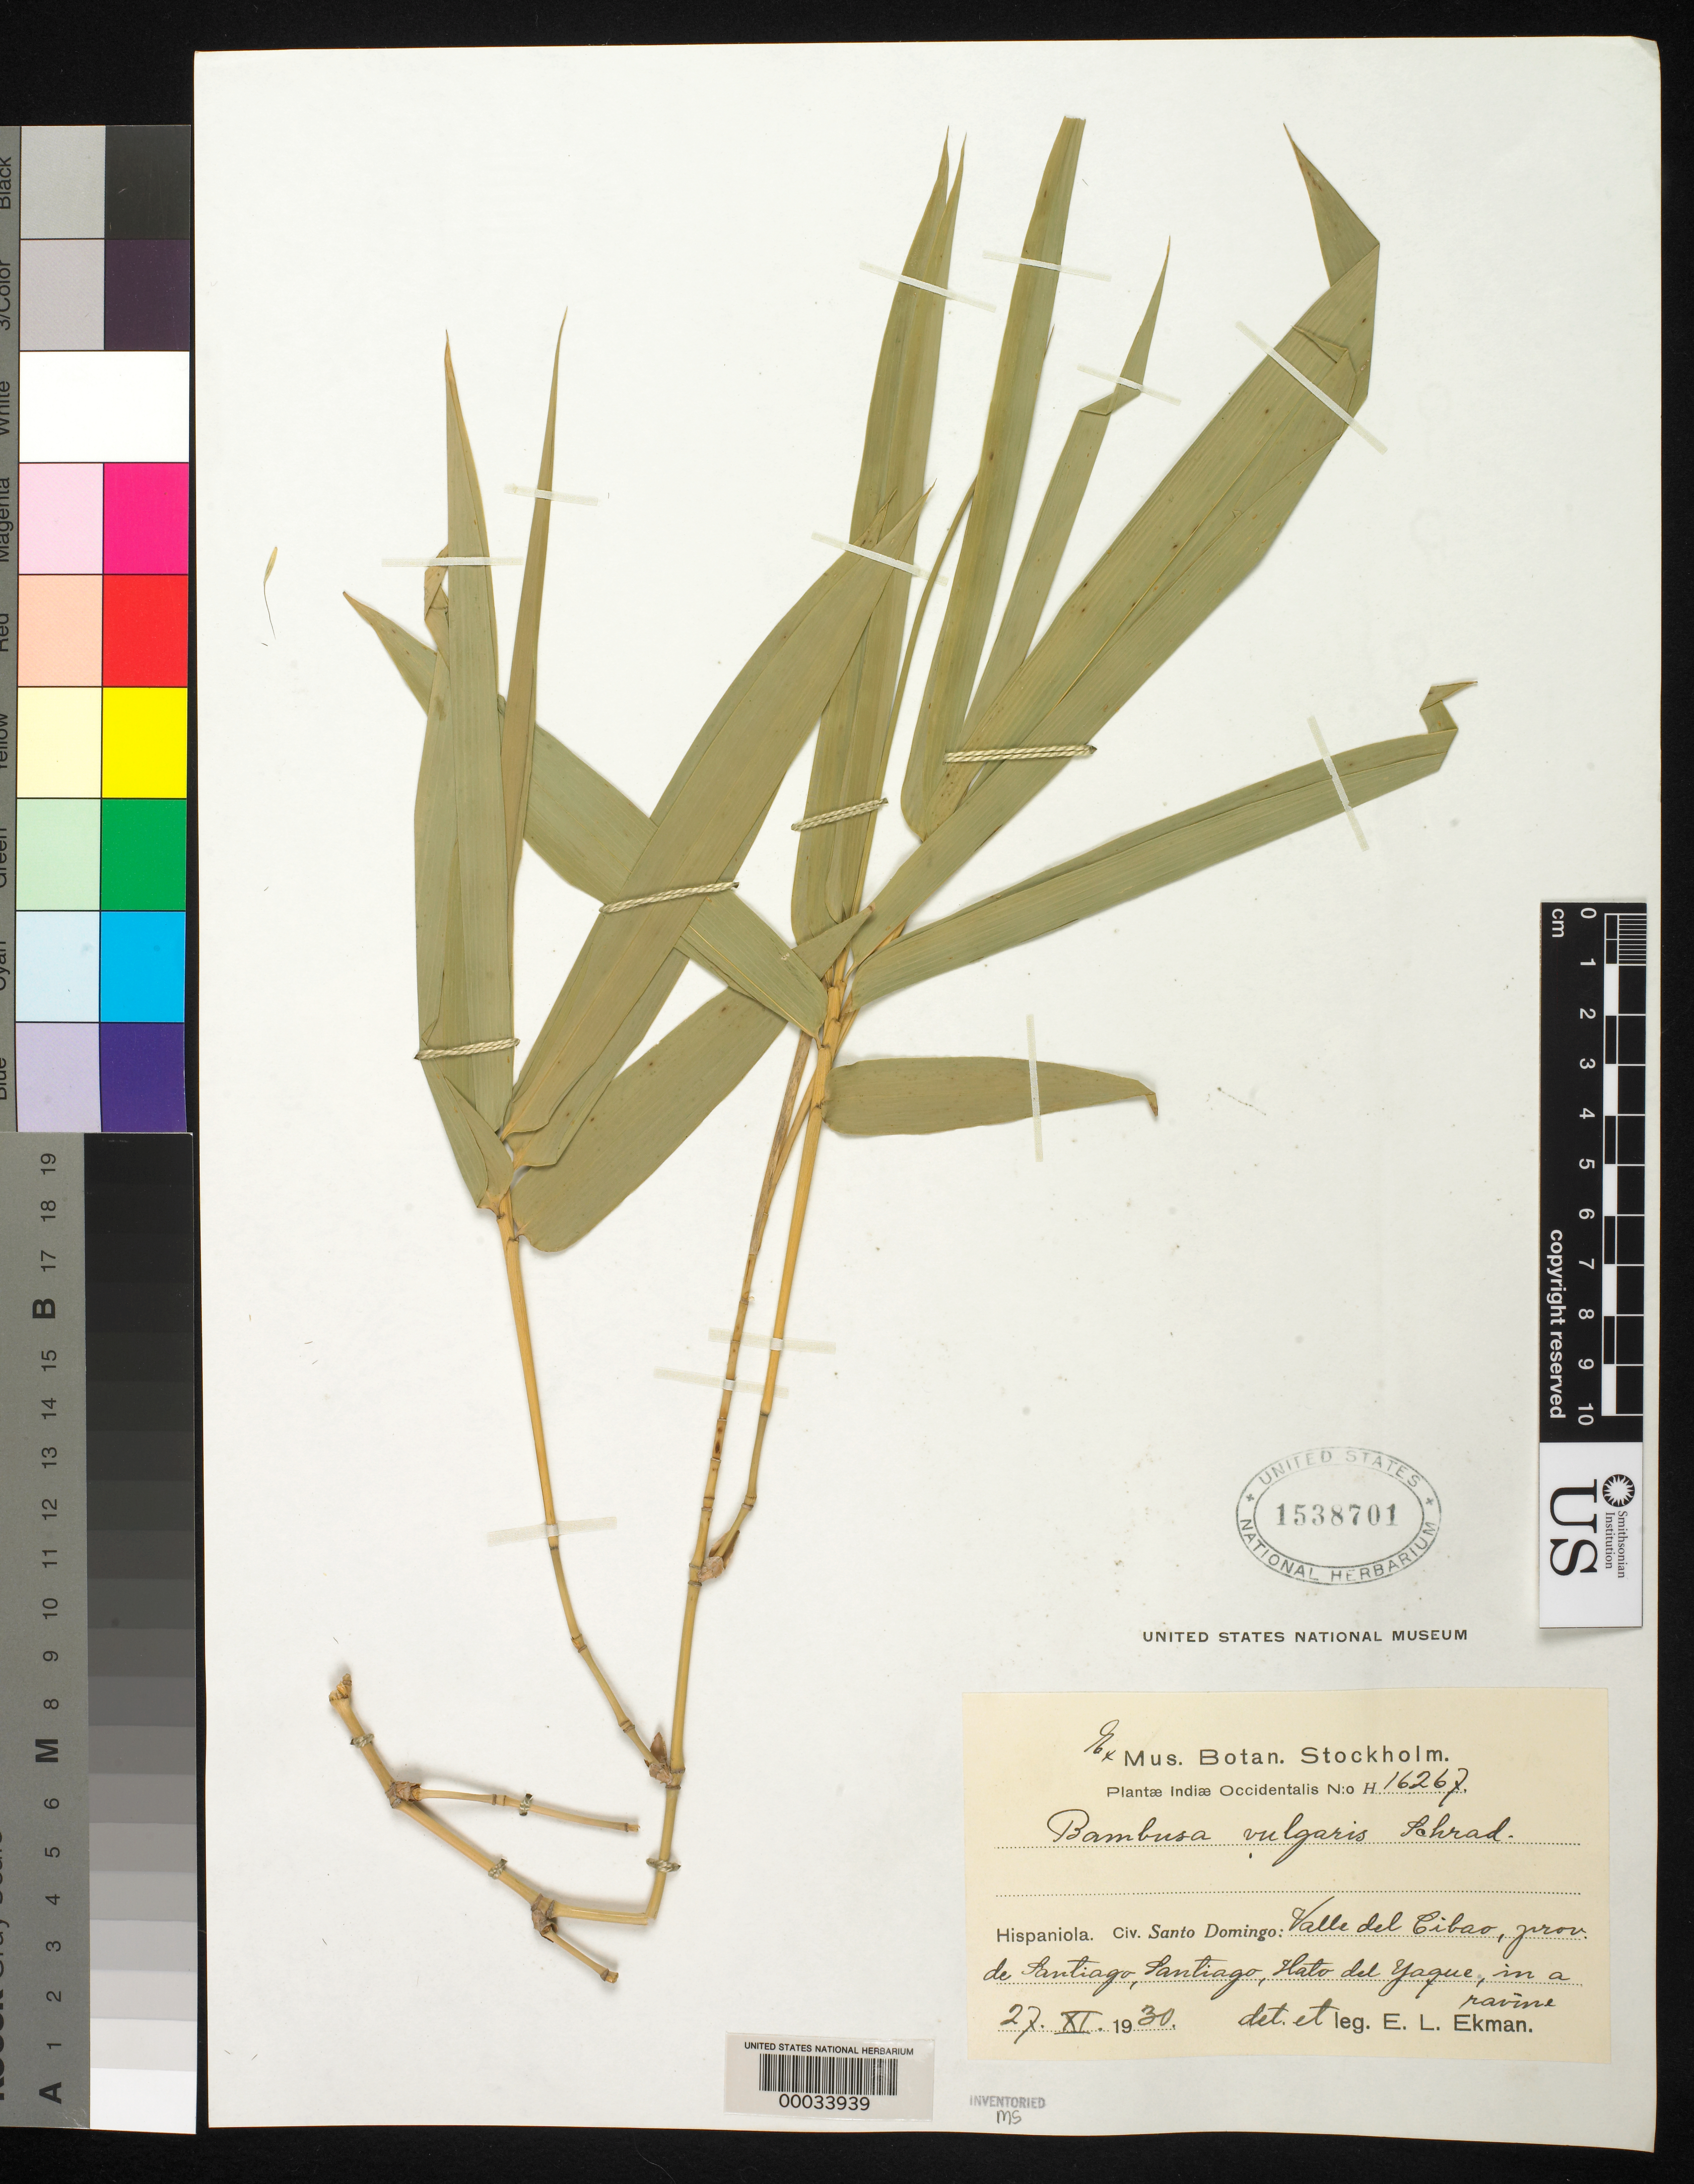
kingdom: Plantae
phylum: Tracheophyta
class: Liliopsida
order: Poales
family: Poaceae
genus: Bambusa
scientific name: Bambusa glaucescens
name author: (Willd.) Merr.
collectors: E. L. Ekman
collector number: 16267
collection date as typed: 27 Nov 1930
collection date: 1930-11-27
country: Dominican Republic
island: Hispaniola Island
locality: Valle de cibao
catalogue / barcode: US 1538701